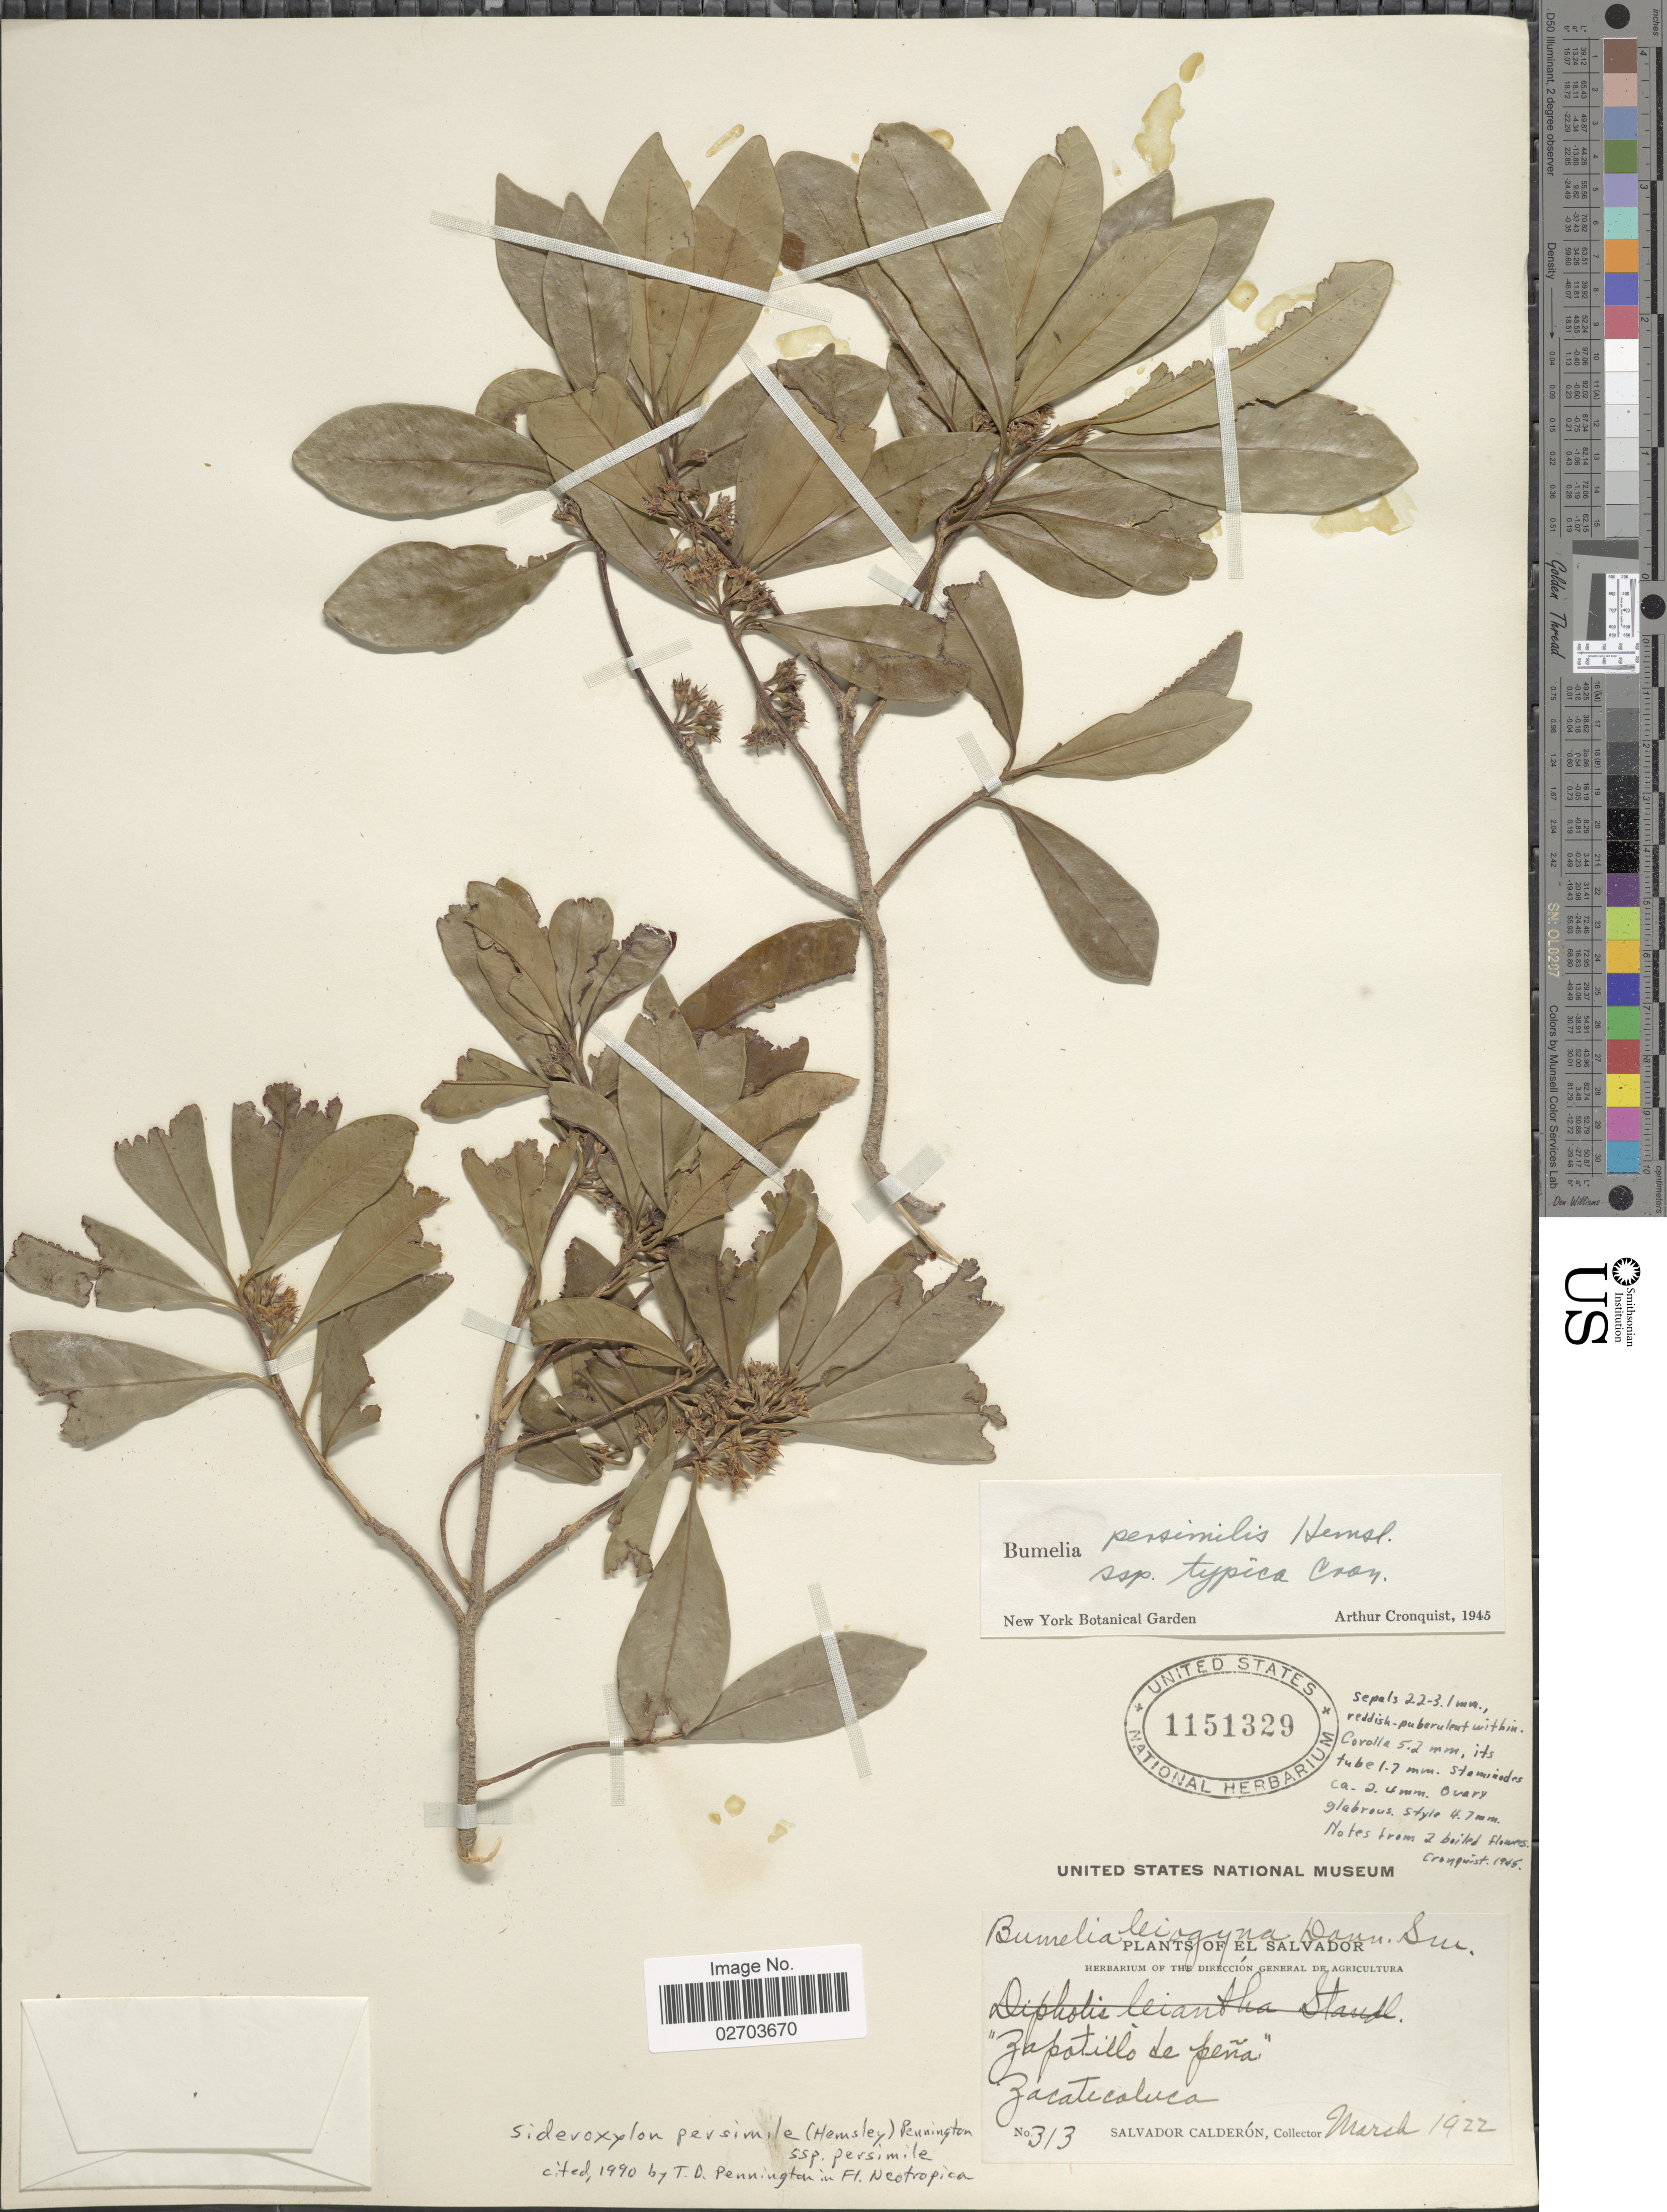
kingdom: Plantae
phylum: Tracheophyta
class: Magnoliopsida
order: Ericales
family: Sapotaceae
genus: Sideroxylon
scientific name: Sideroxylon persimile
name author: (Hemsl.) T.D. Penn.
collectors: S. Calderón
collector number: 313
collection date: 1922-03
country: El Salvador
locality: Zapotillo de pena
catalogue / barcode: US 1151329